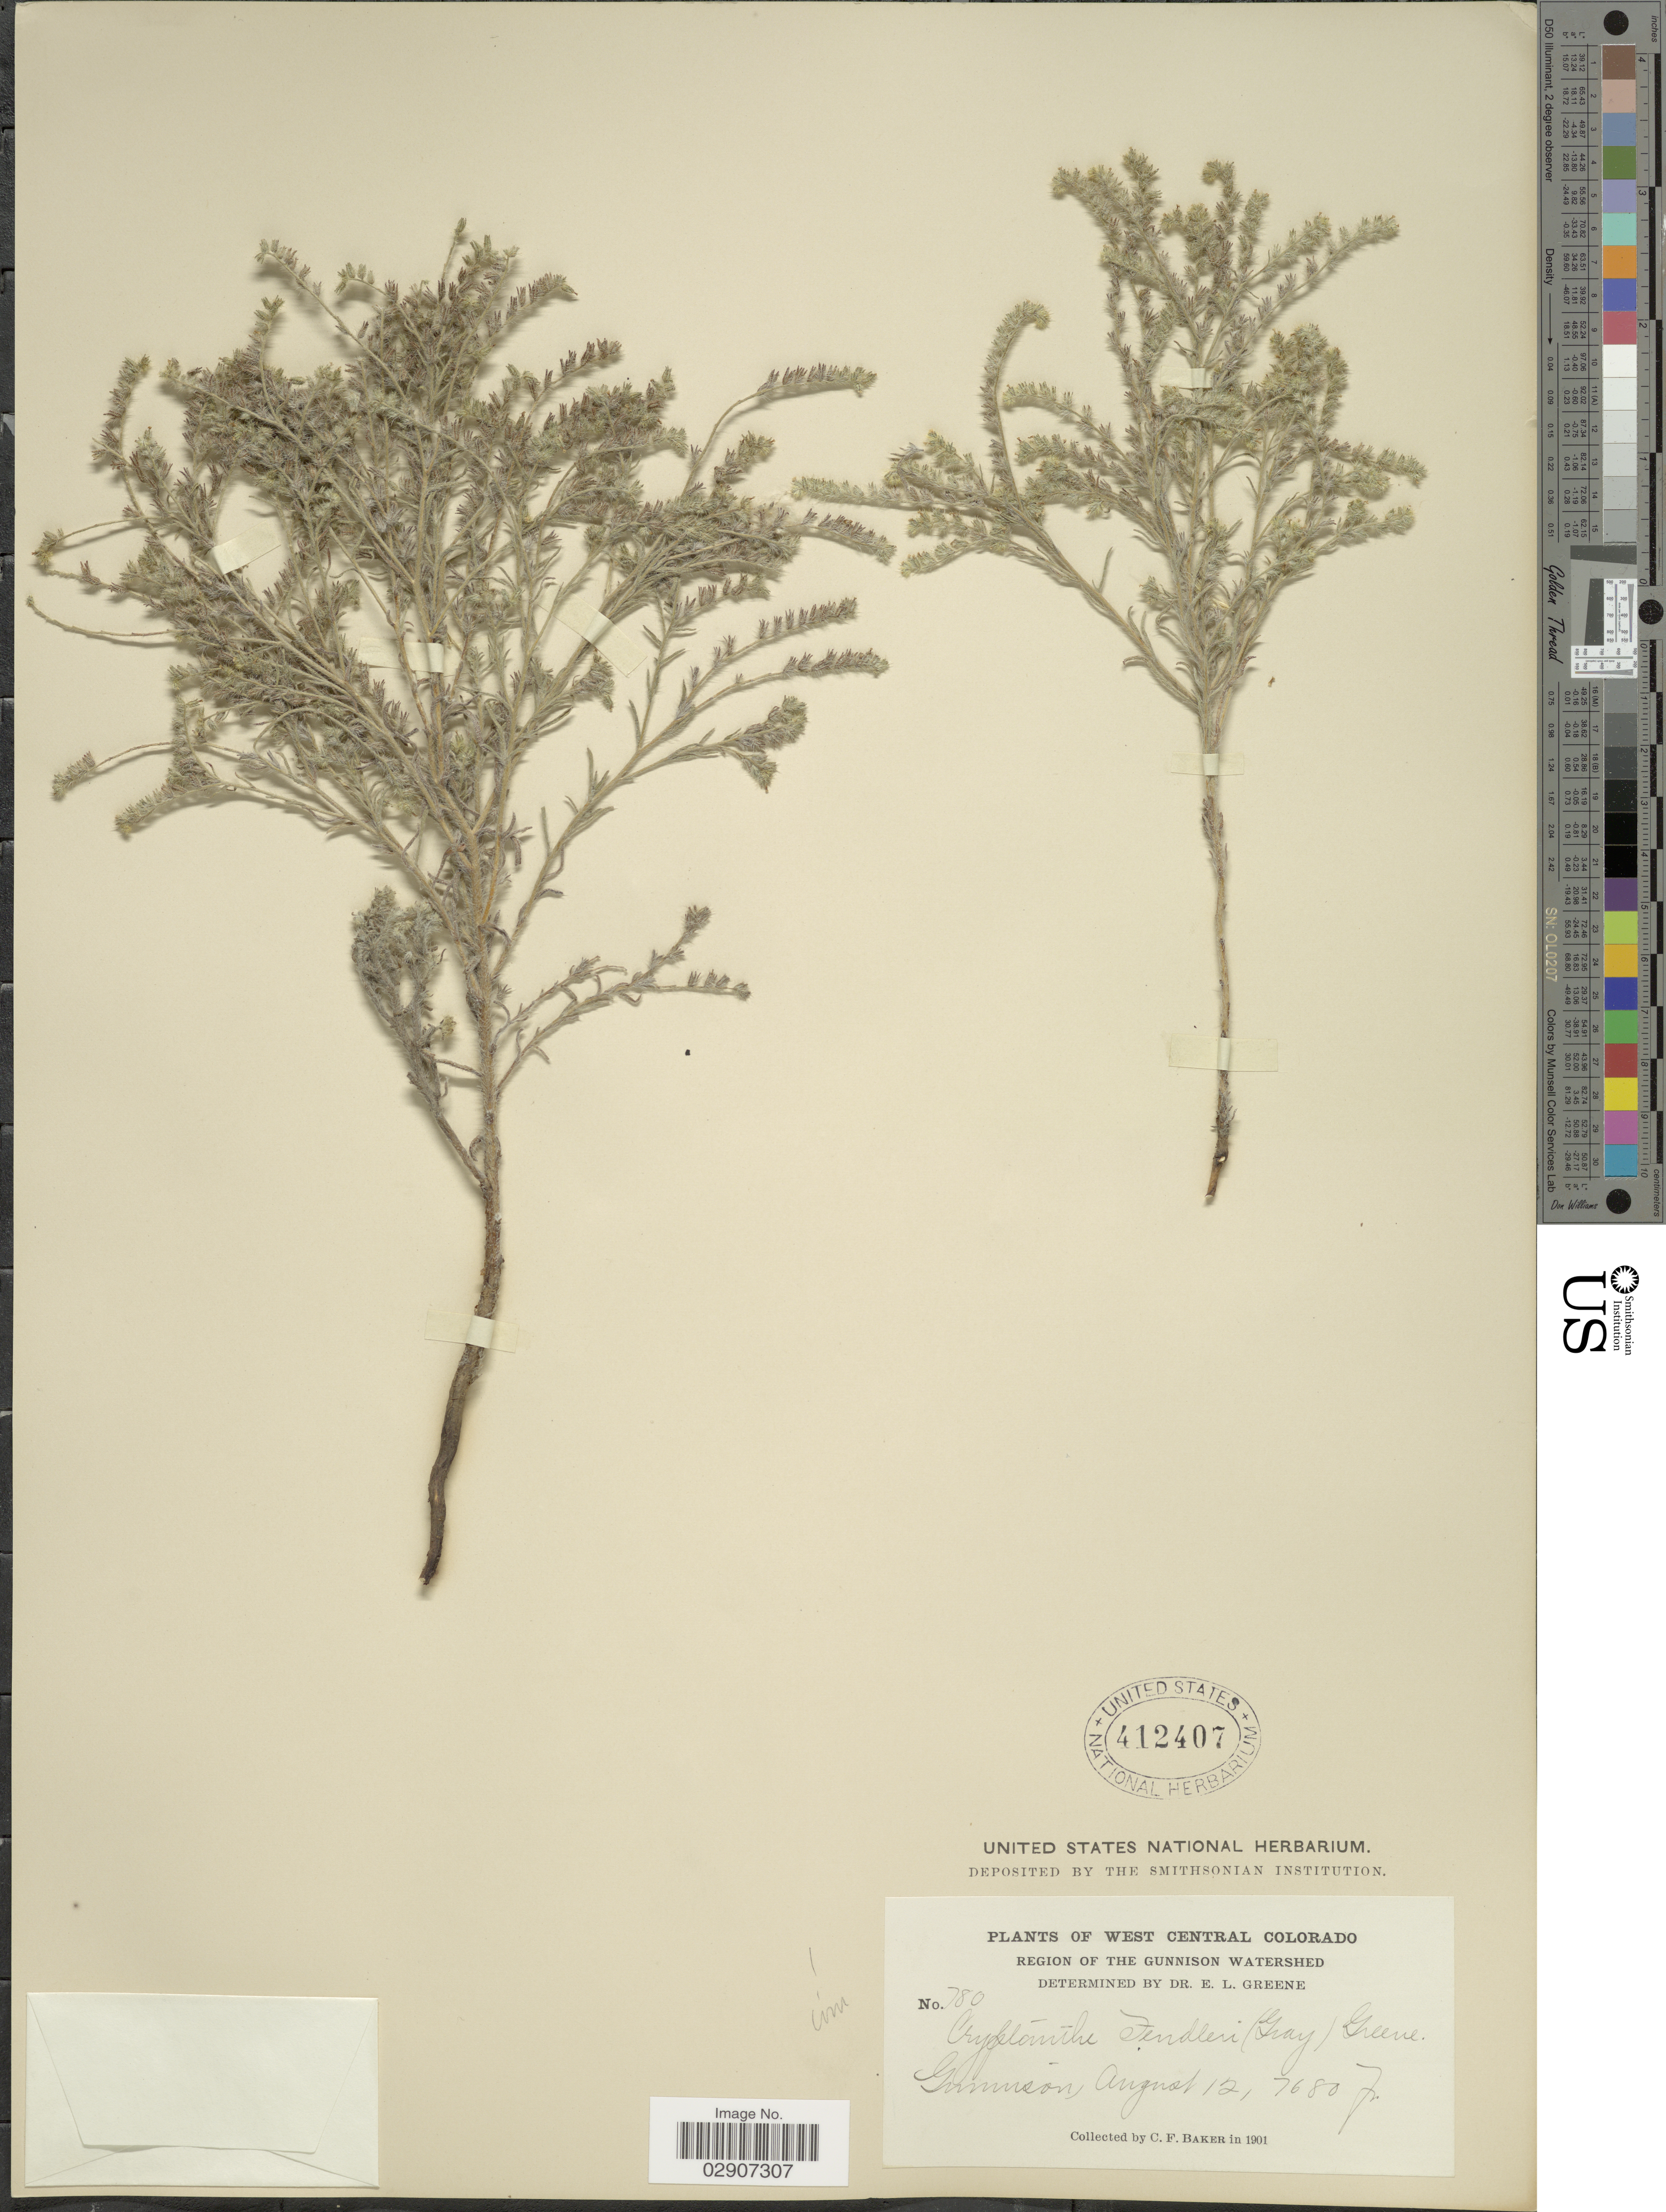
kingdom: Plantae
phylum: Tracheophyta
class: Magnoliopsida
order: Boraginales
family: Boraginaceae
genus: Cryptantha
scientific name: Cryptantha fendleri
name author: (A. Gray) Greene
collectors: C. F. Baker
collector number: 780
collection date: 1901-08-12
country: United States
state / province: Colorado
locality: West Central Colorado, Region of the Gunnison watershed, Gunnison.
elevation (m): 2341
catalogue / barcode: US 412407